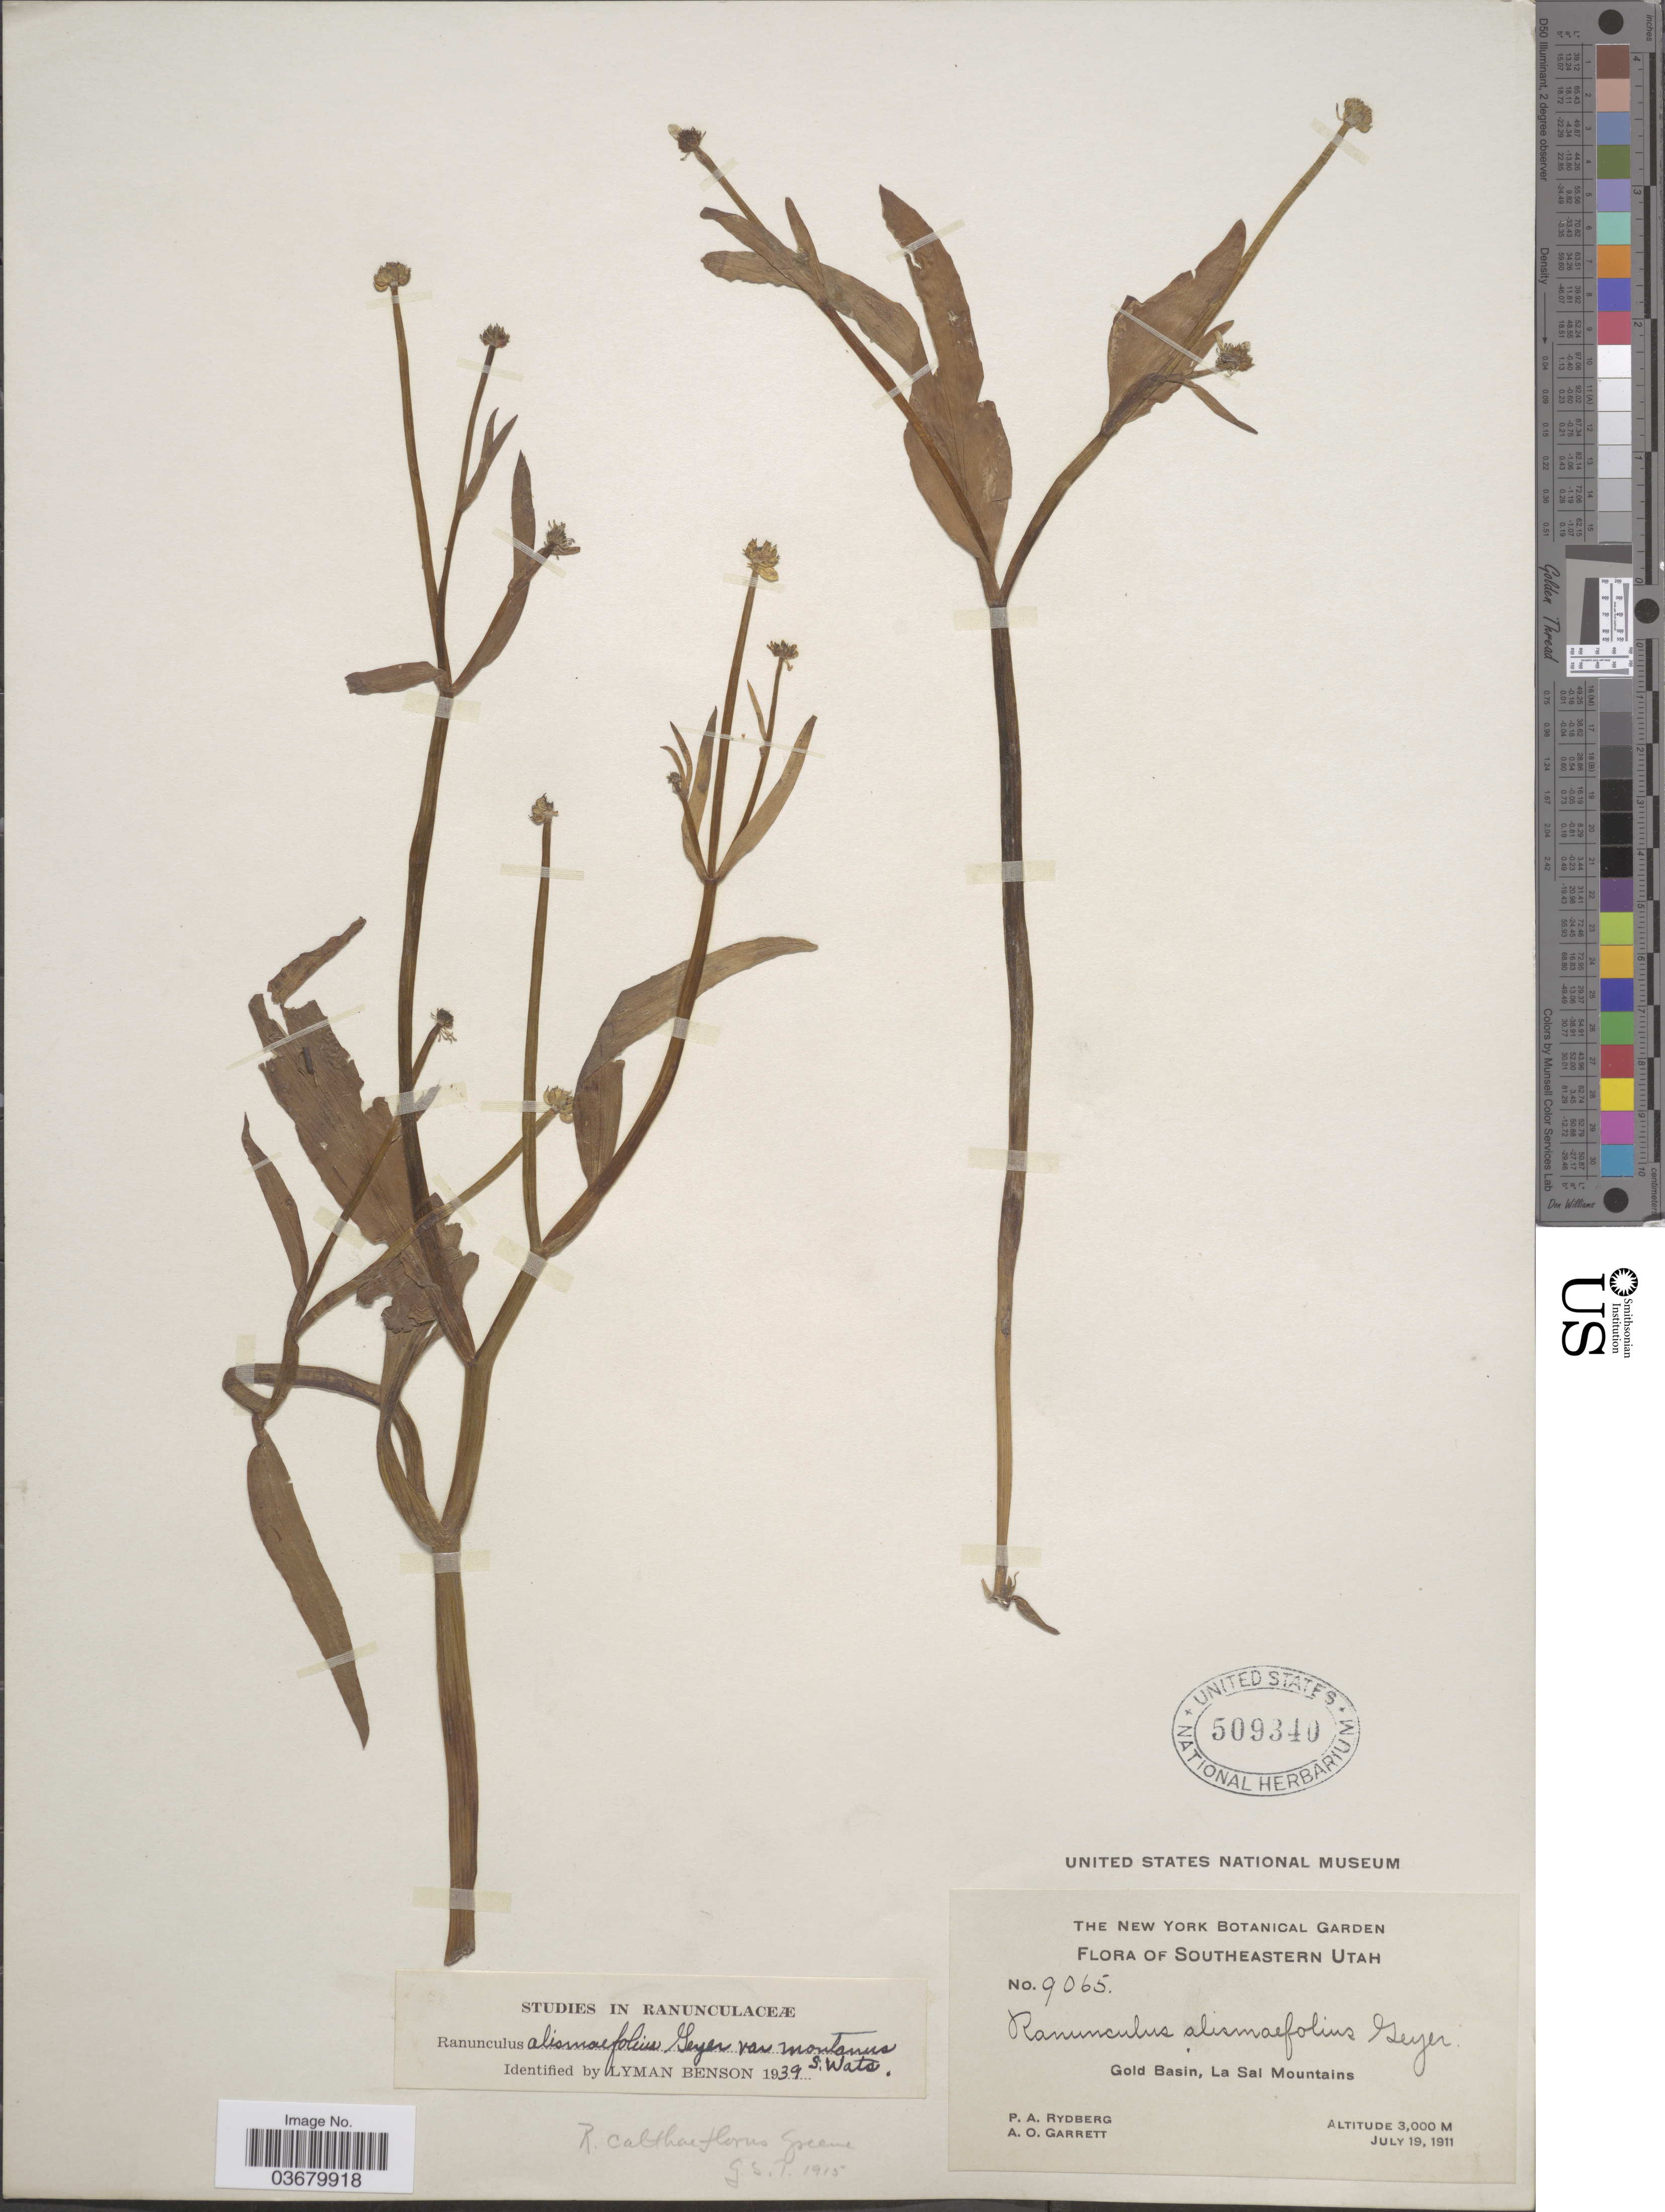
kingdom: Plantae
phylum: Tracheophyta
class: Magnoliopsida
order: Ranunculales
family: Ranunculaceae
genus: Ranunculus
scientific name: Ranunculus alismifolius var. montanus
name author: S. Watson in C. King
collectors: P. A. Rydberg & A. O. Garrett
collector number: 9065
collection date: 1911-07-19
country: United States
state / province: Utah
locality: Southern Utah. Gold Basin, La Sal Mountains.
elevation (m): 3000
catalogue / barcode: US 509340